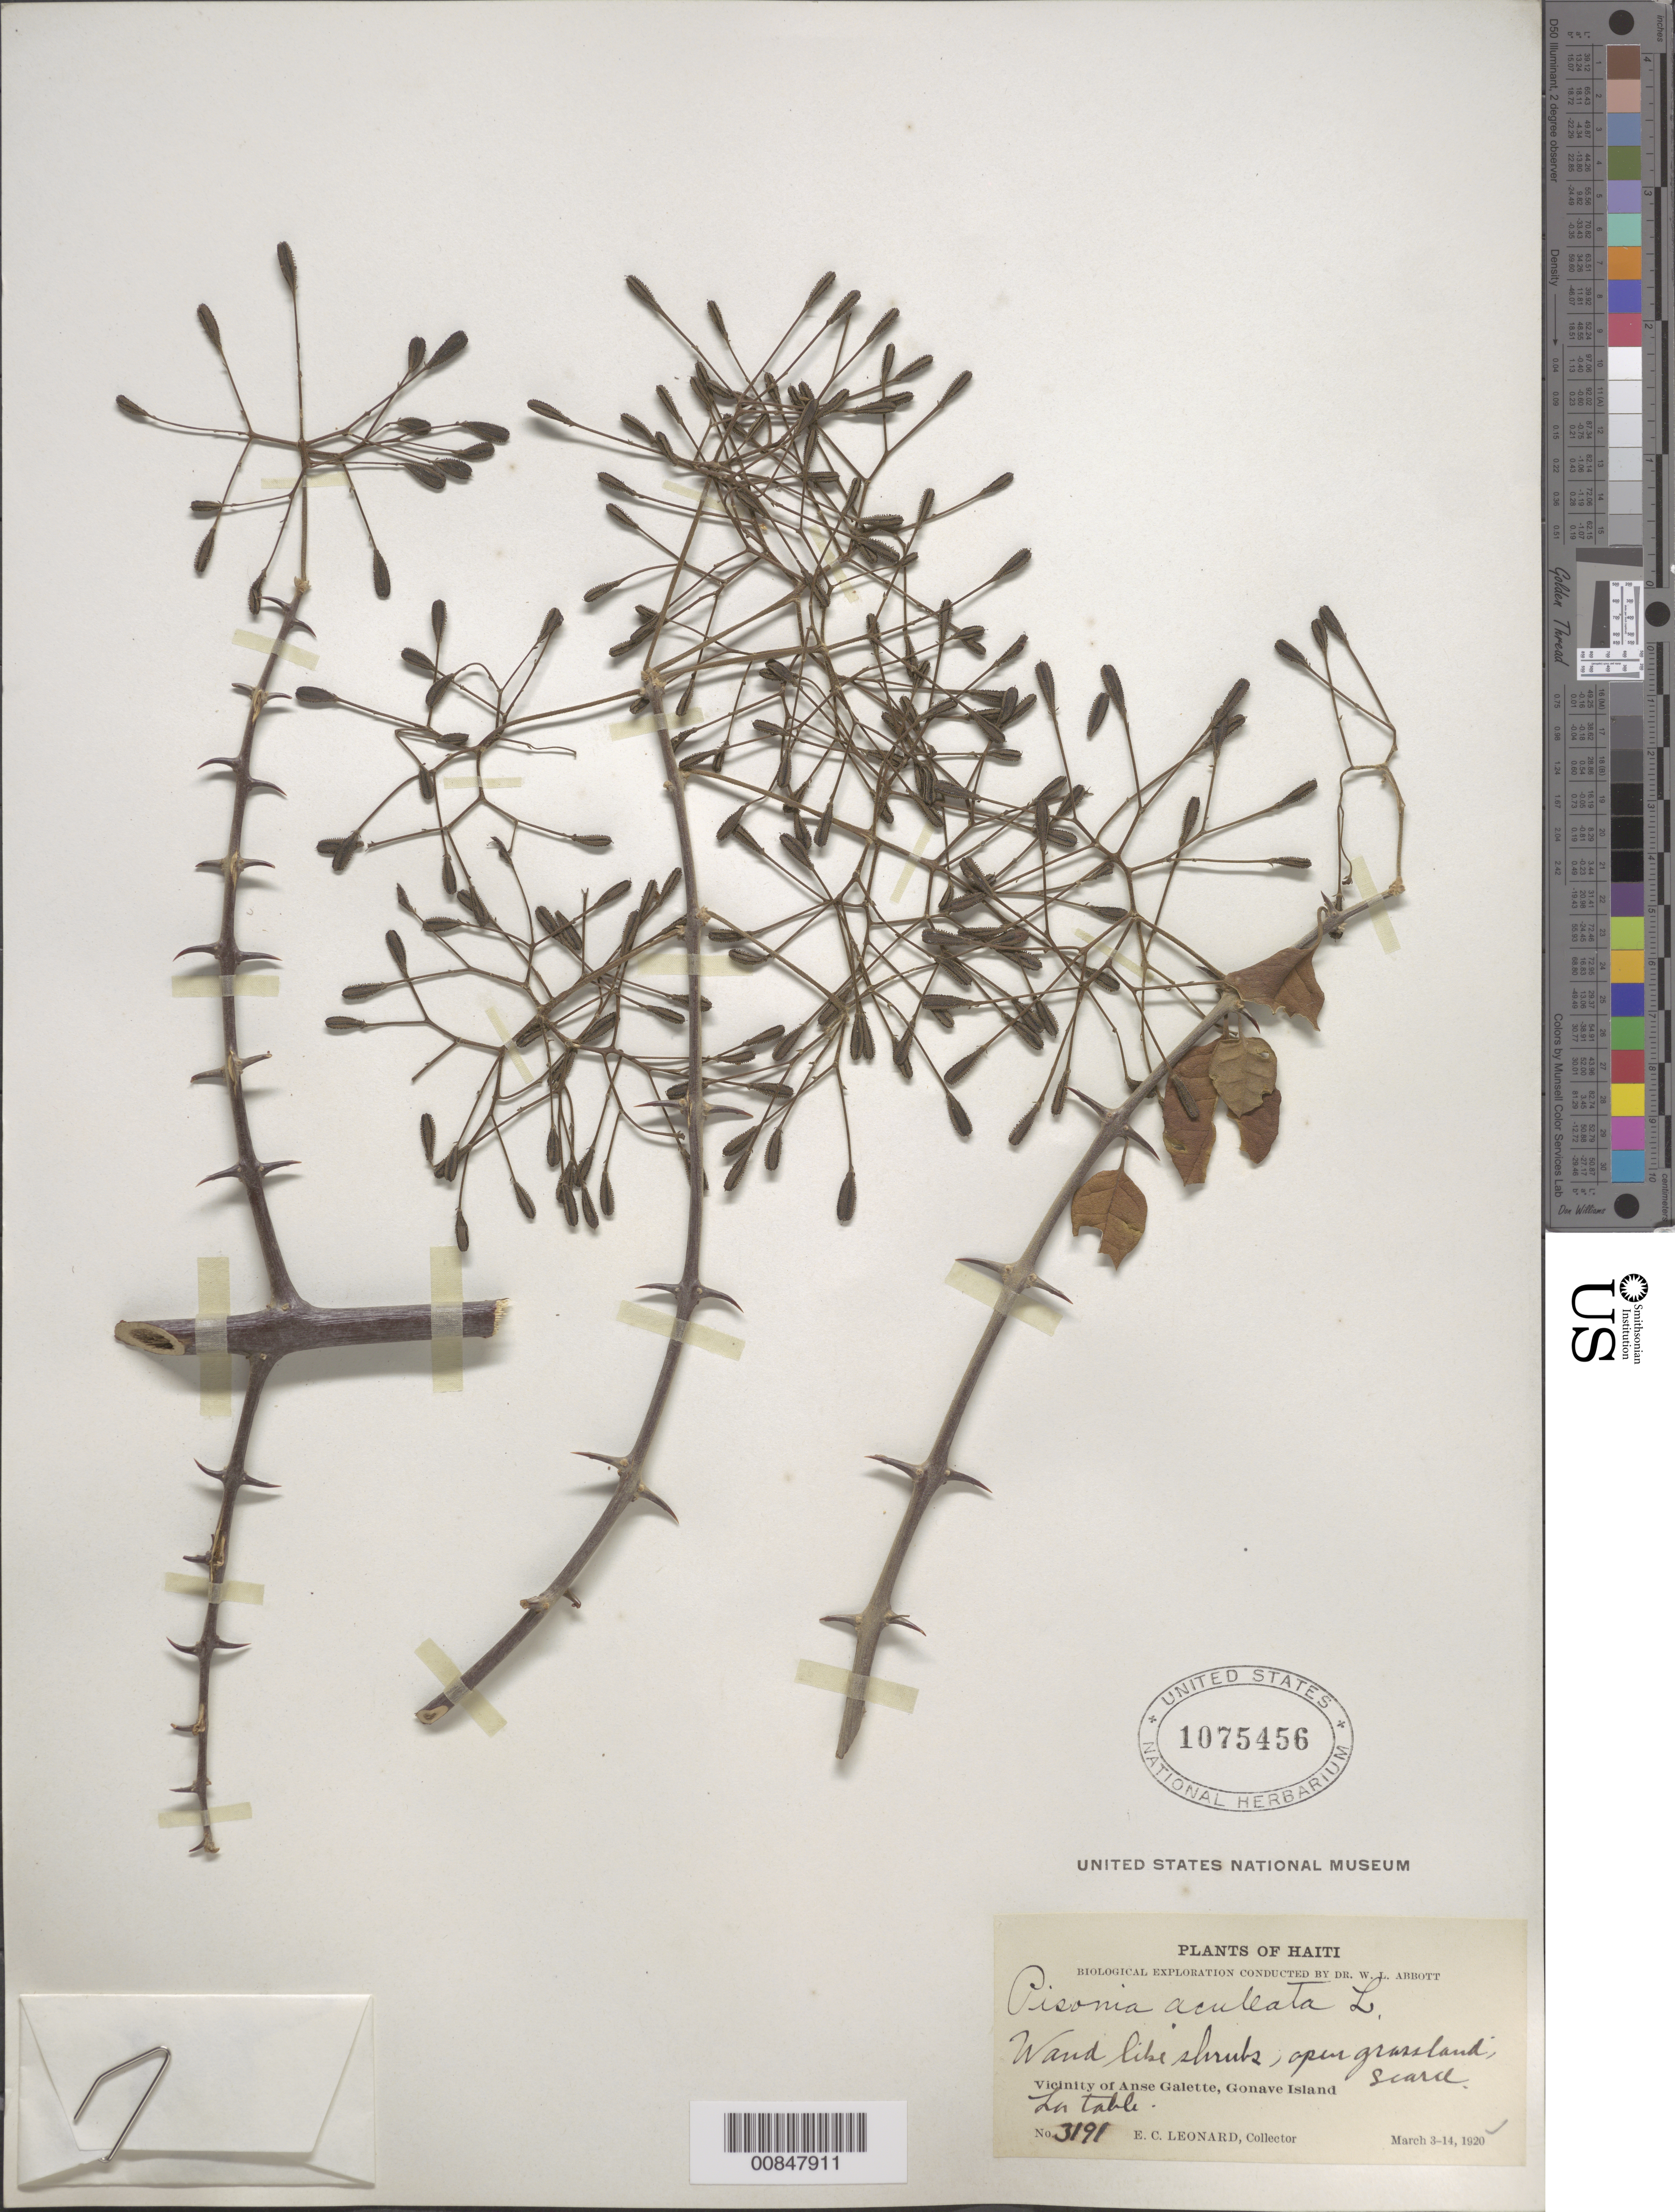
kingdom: Plantae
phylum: Tracheophyta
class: Magnoliopsida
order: Caryophyllales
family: Nyctaginaceae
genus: Pisonia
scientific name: Pisonia aculeata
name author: L.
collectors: E. C. Leonard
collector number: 3191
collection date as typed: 03 Mar 1920 to 14 Mar 1920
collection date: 1920-03-03/1920-03-14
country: Haiti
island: Gonave I.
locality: Vicinity of Anse Galette, Gonave Island. La Table.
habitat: Open grassland.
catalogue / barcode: US 1075456